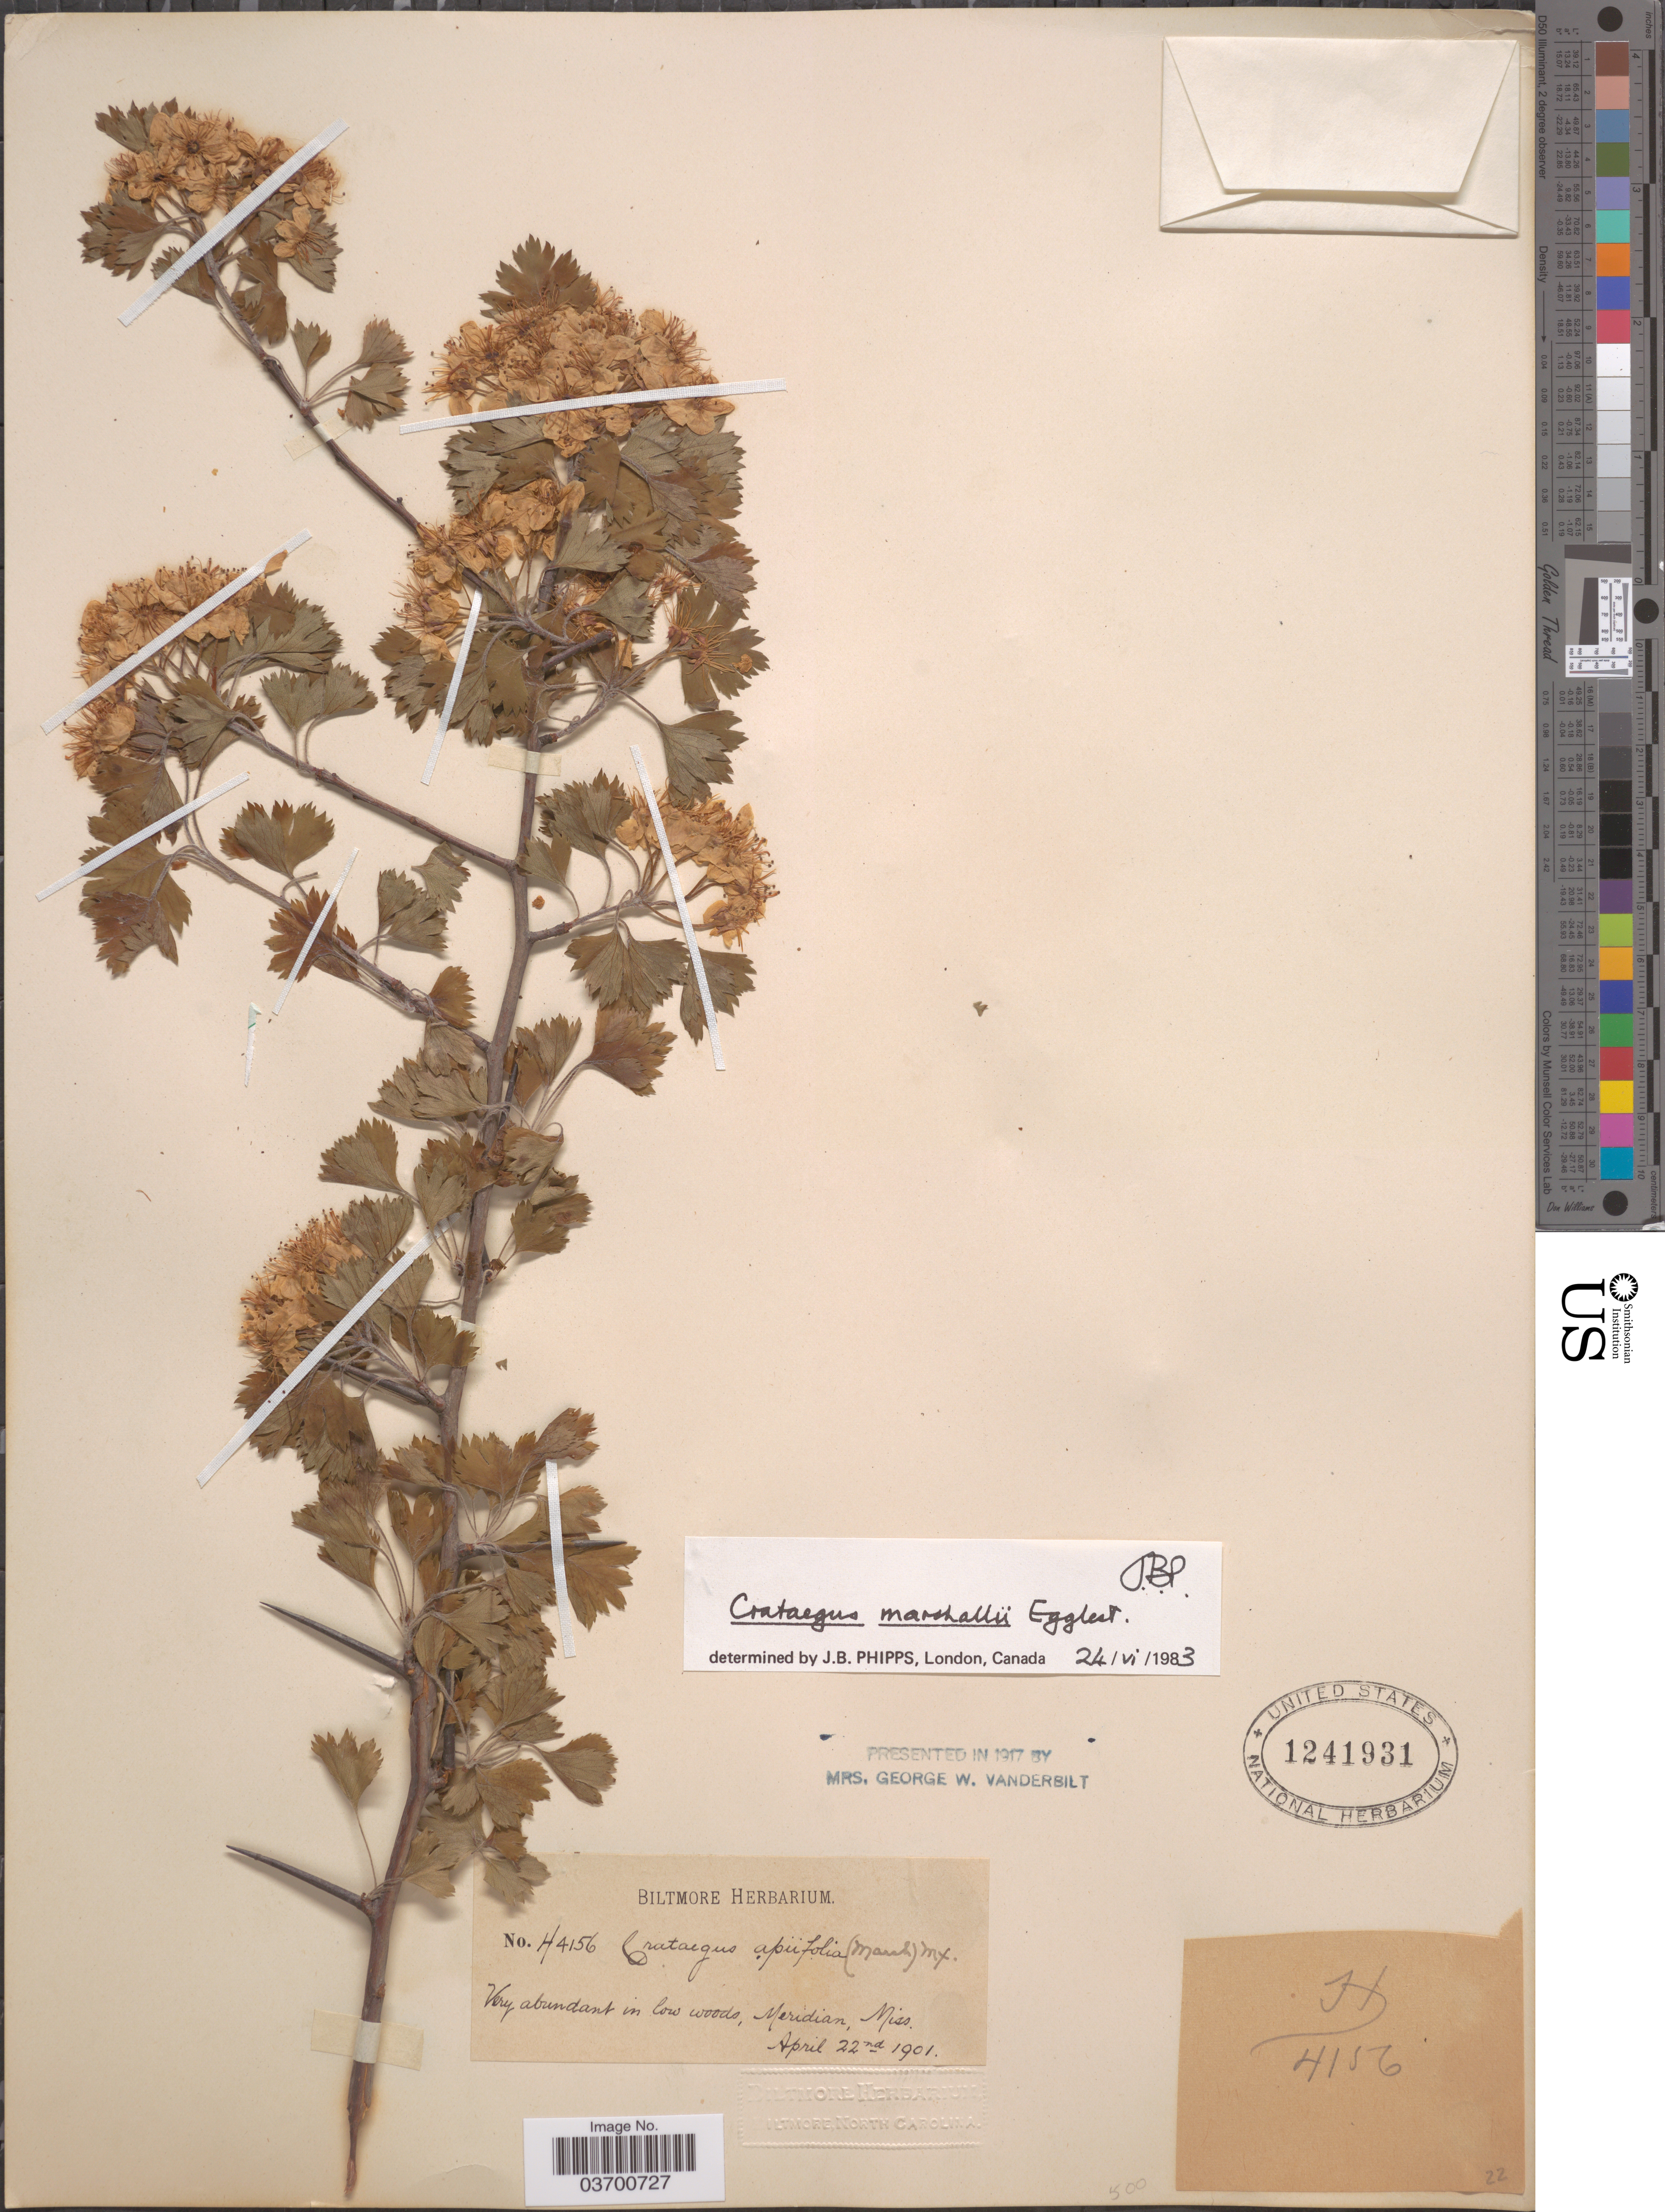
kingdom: Plantae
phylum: Tracheophyta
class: Magnoliopsida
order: Rosales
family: Rosaceae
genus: Crataegus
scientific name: Crataegus marshallii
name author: Eggl.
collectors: ex herb. Biltmore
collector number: H4156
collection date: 1901-04-22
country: United States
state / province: Mississippi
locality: Meridian.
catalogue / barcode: US 1241931